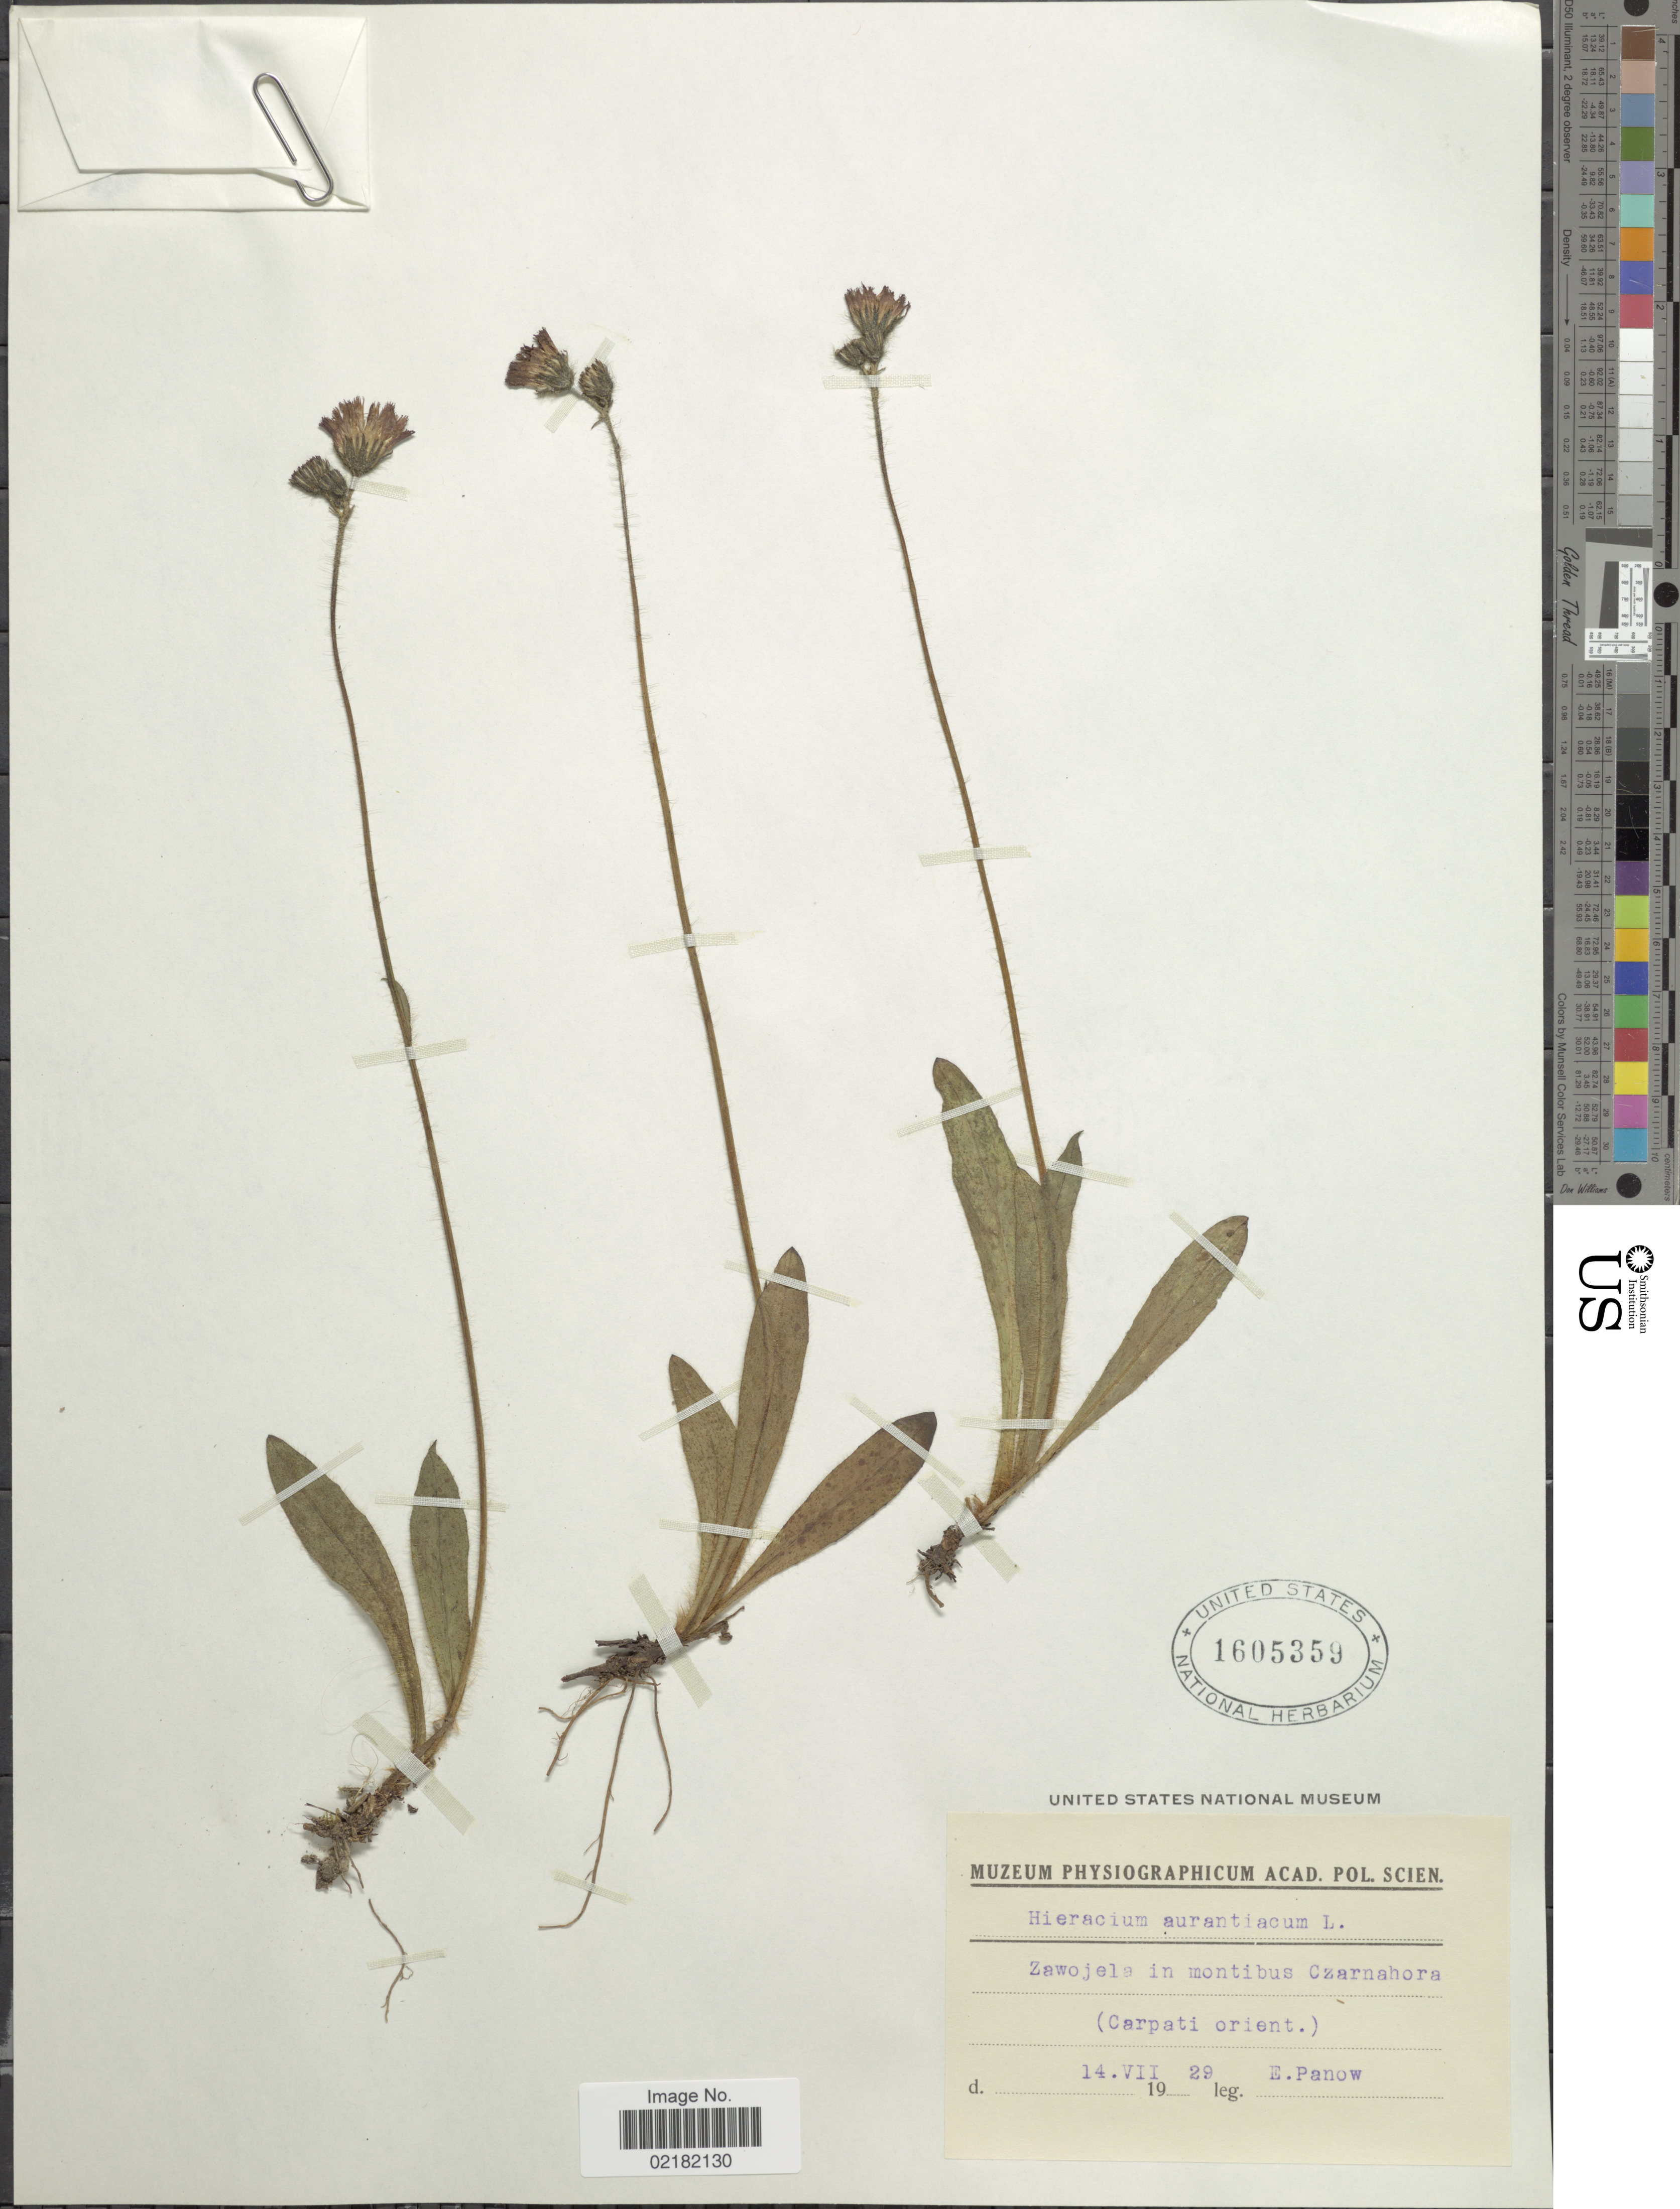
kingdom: Plantae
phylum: Tracheophyta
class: Magnoliopsida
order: Asterales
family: Asteraceae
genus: Pilosella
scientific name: Pilosella aurantiaca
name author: (L.) F.W. Schultz & Sch. Bip.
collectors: E. Panow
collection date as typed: Transcribed d/m/y: 14/7/29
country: Ukraine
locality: Zawojele in montibus Czarnohora (Carpati orient.).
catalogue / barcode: US 1605359